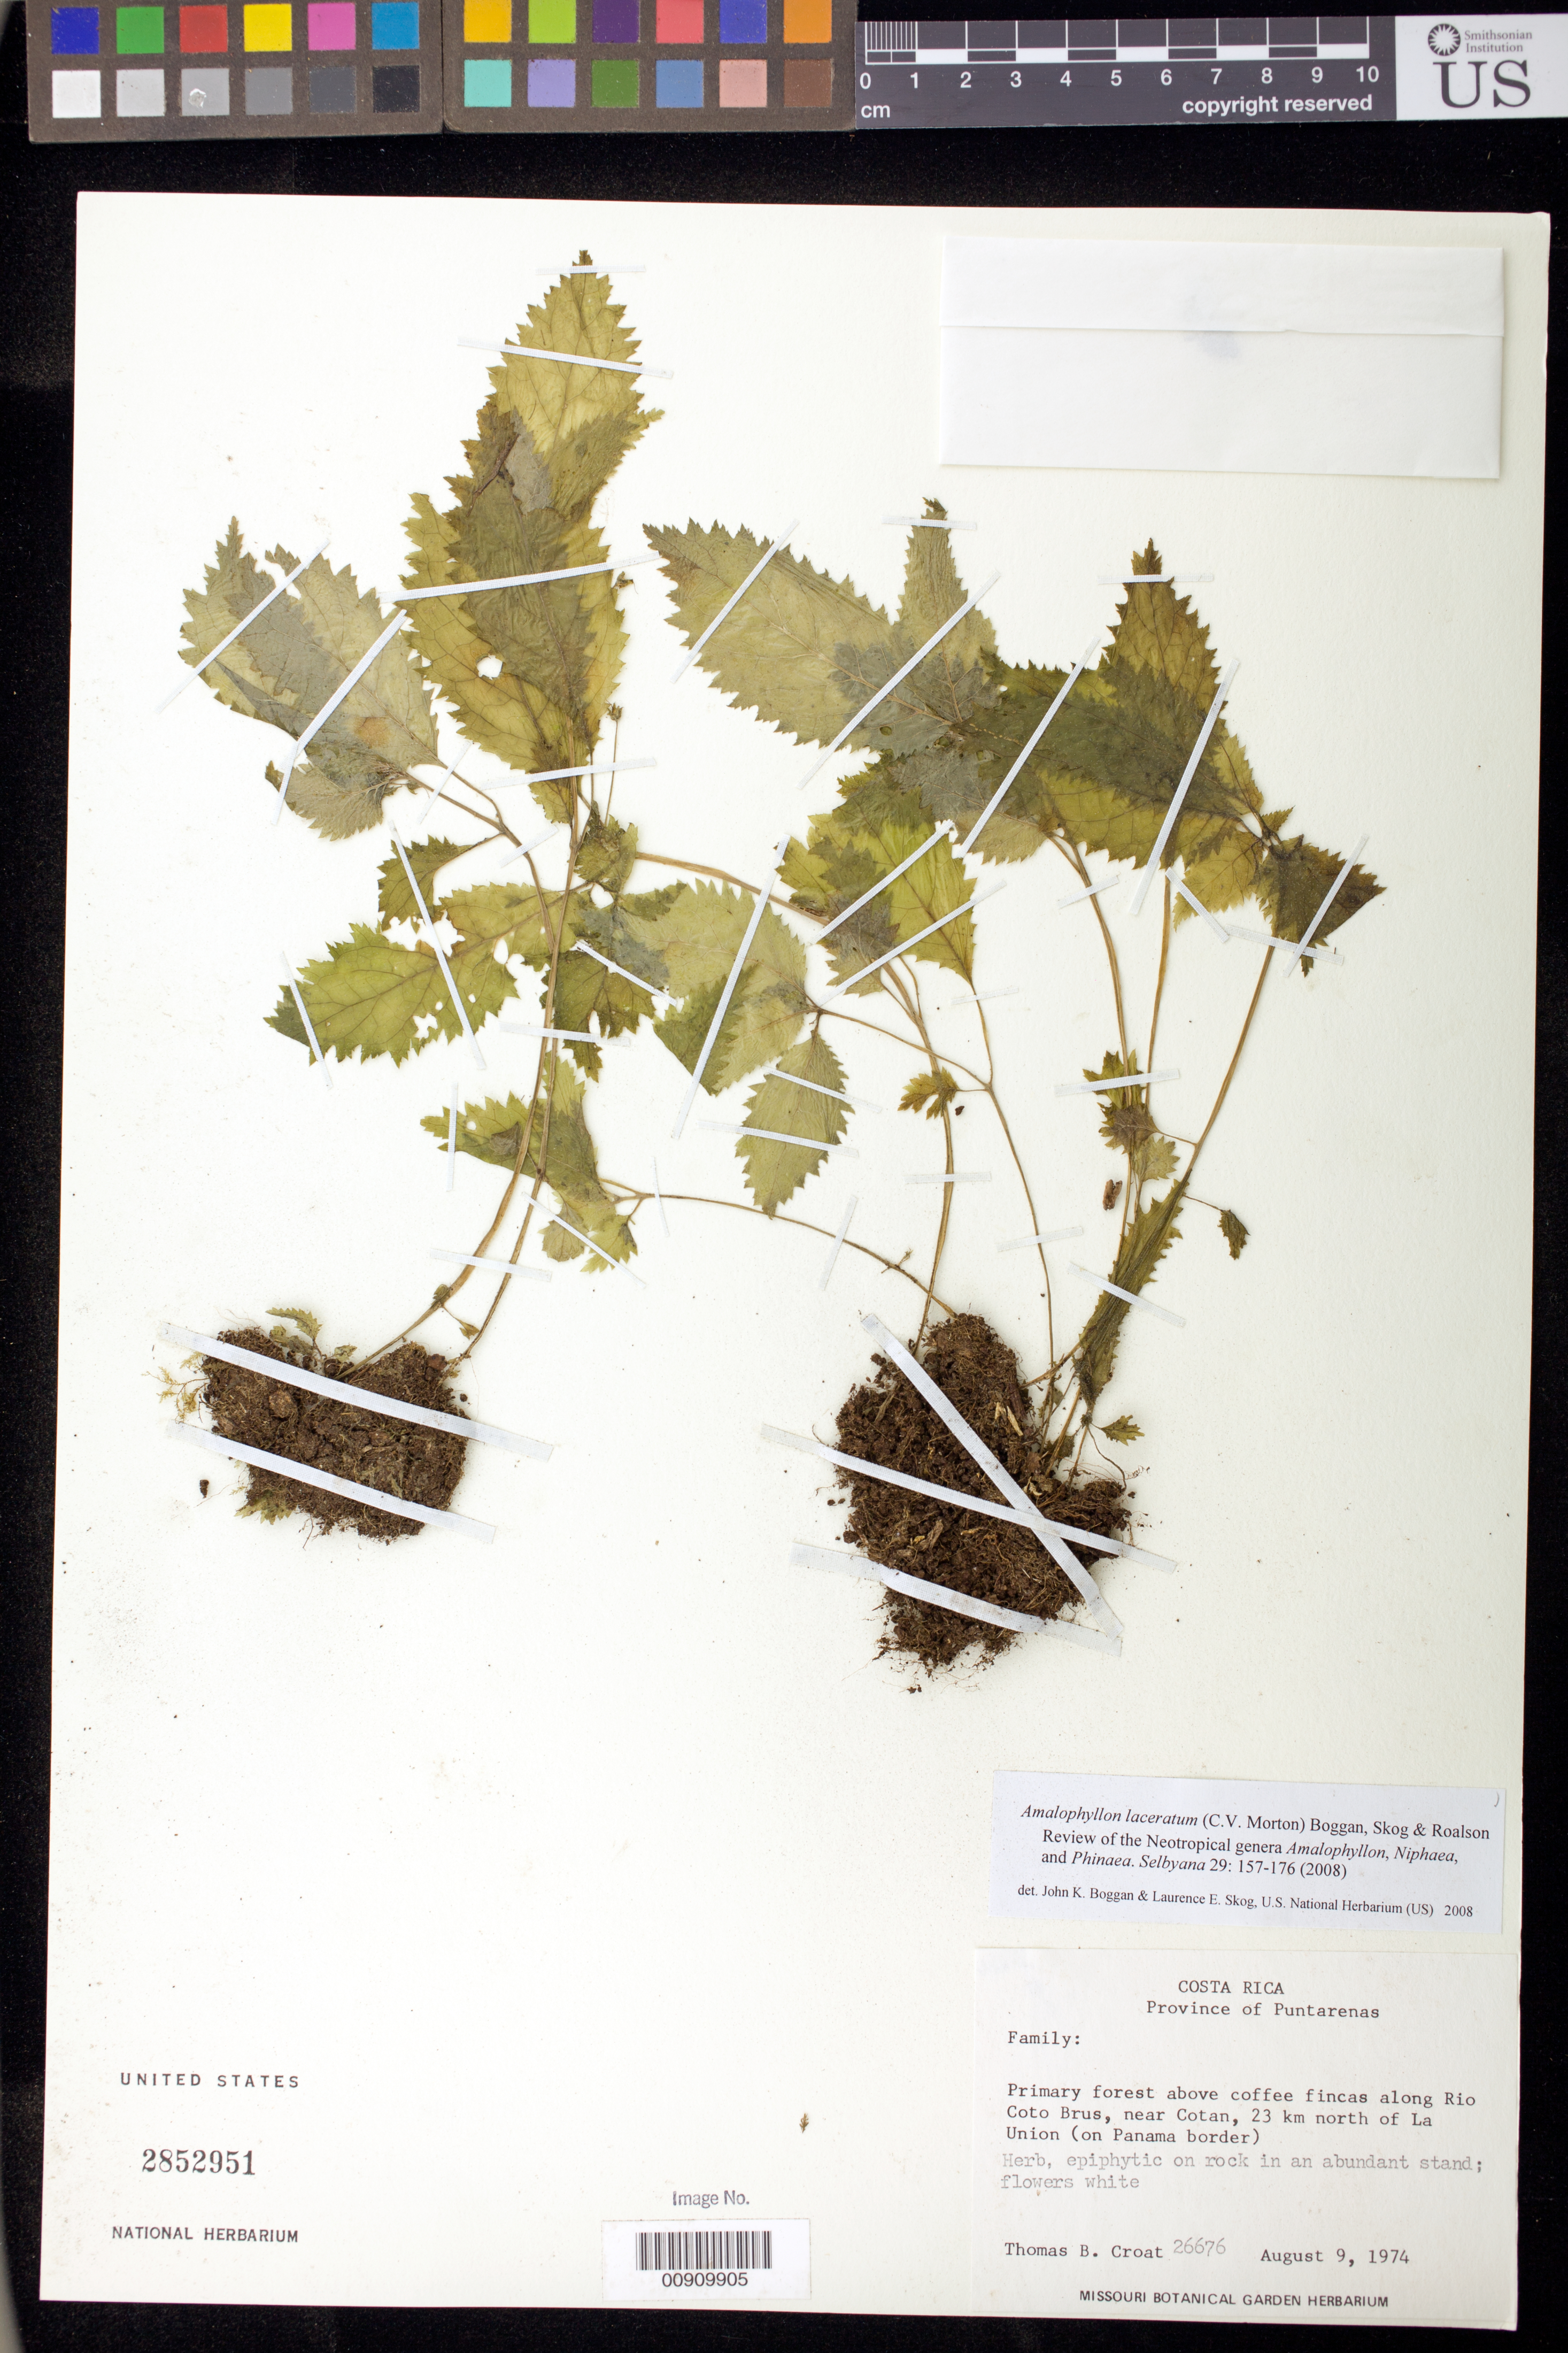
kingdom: Plantae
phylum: Tracheophyta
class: Magnoliopsida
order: Lamiales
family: Gesneriaceae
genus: Amalophyllon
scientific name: Amalophyllon laceratum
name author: (C.V. Morton) Boggan et al.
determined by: Boggan, J. K.; Skog, L. E.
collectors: T. B. Croat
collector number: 26676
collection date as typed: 09 Aug 1974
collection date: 1974-08-09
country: Costa Rica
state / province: Puntarenas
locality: Primary forest above coffee fincas along Rio Coto Brus, near Cotan, 23 km north of La Union (on Panama border)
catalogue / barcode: US 2852951